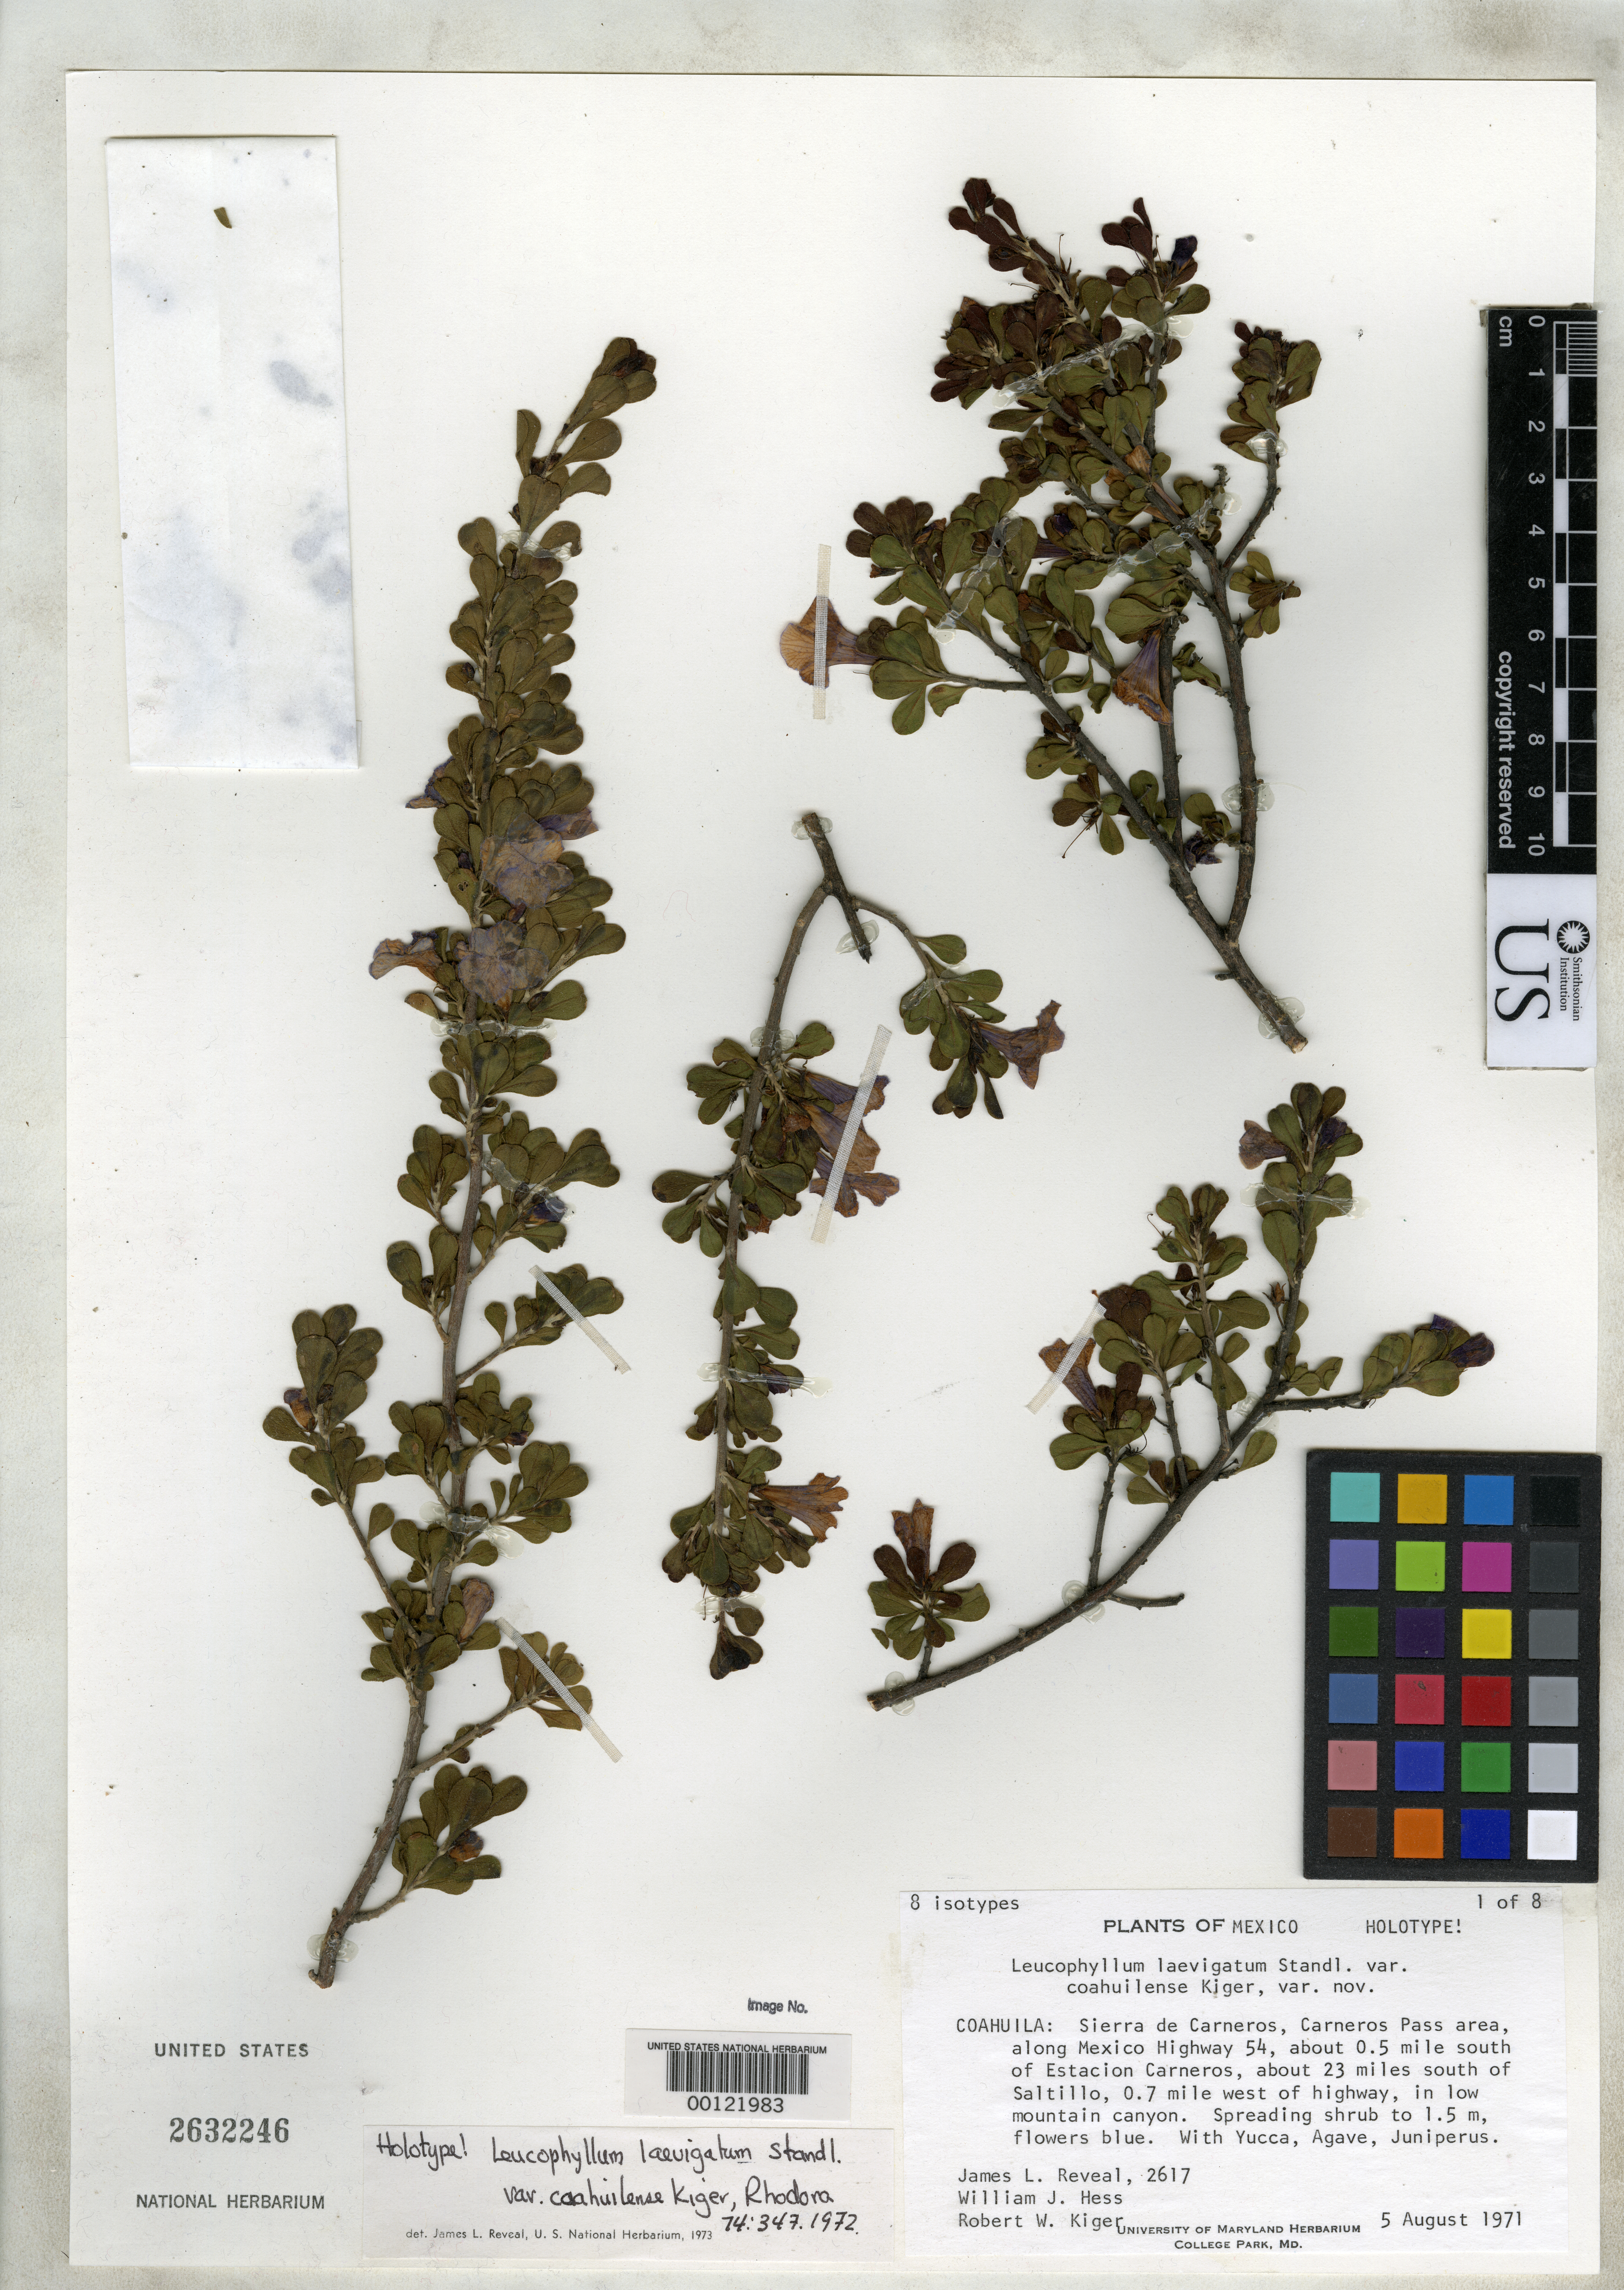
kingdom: Plantae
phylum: Tracheophyta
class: Magnoliopsida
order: Lamiales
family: Scrophulariaceae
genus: Leucophyllum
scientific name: Leucophyllum laevigatum var. coahuilense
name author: Kiger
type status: Holotype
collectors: J. L. Reveal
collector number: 2617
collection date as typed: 05 Aug 1971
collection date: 1971-08-05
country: Mexico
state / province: Coahuila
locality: Sierra de Caneros, S of Saltillo.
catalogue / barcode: US 2632246